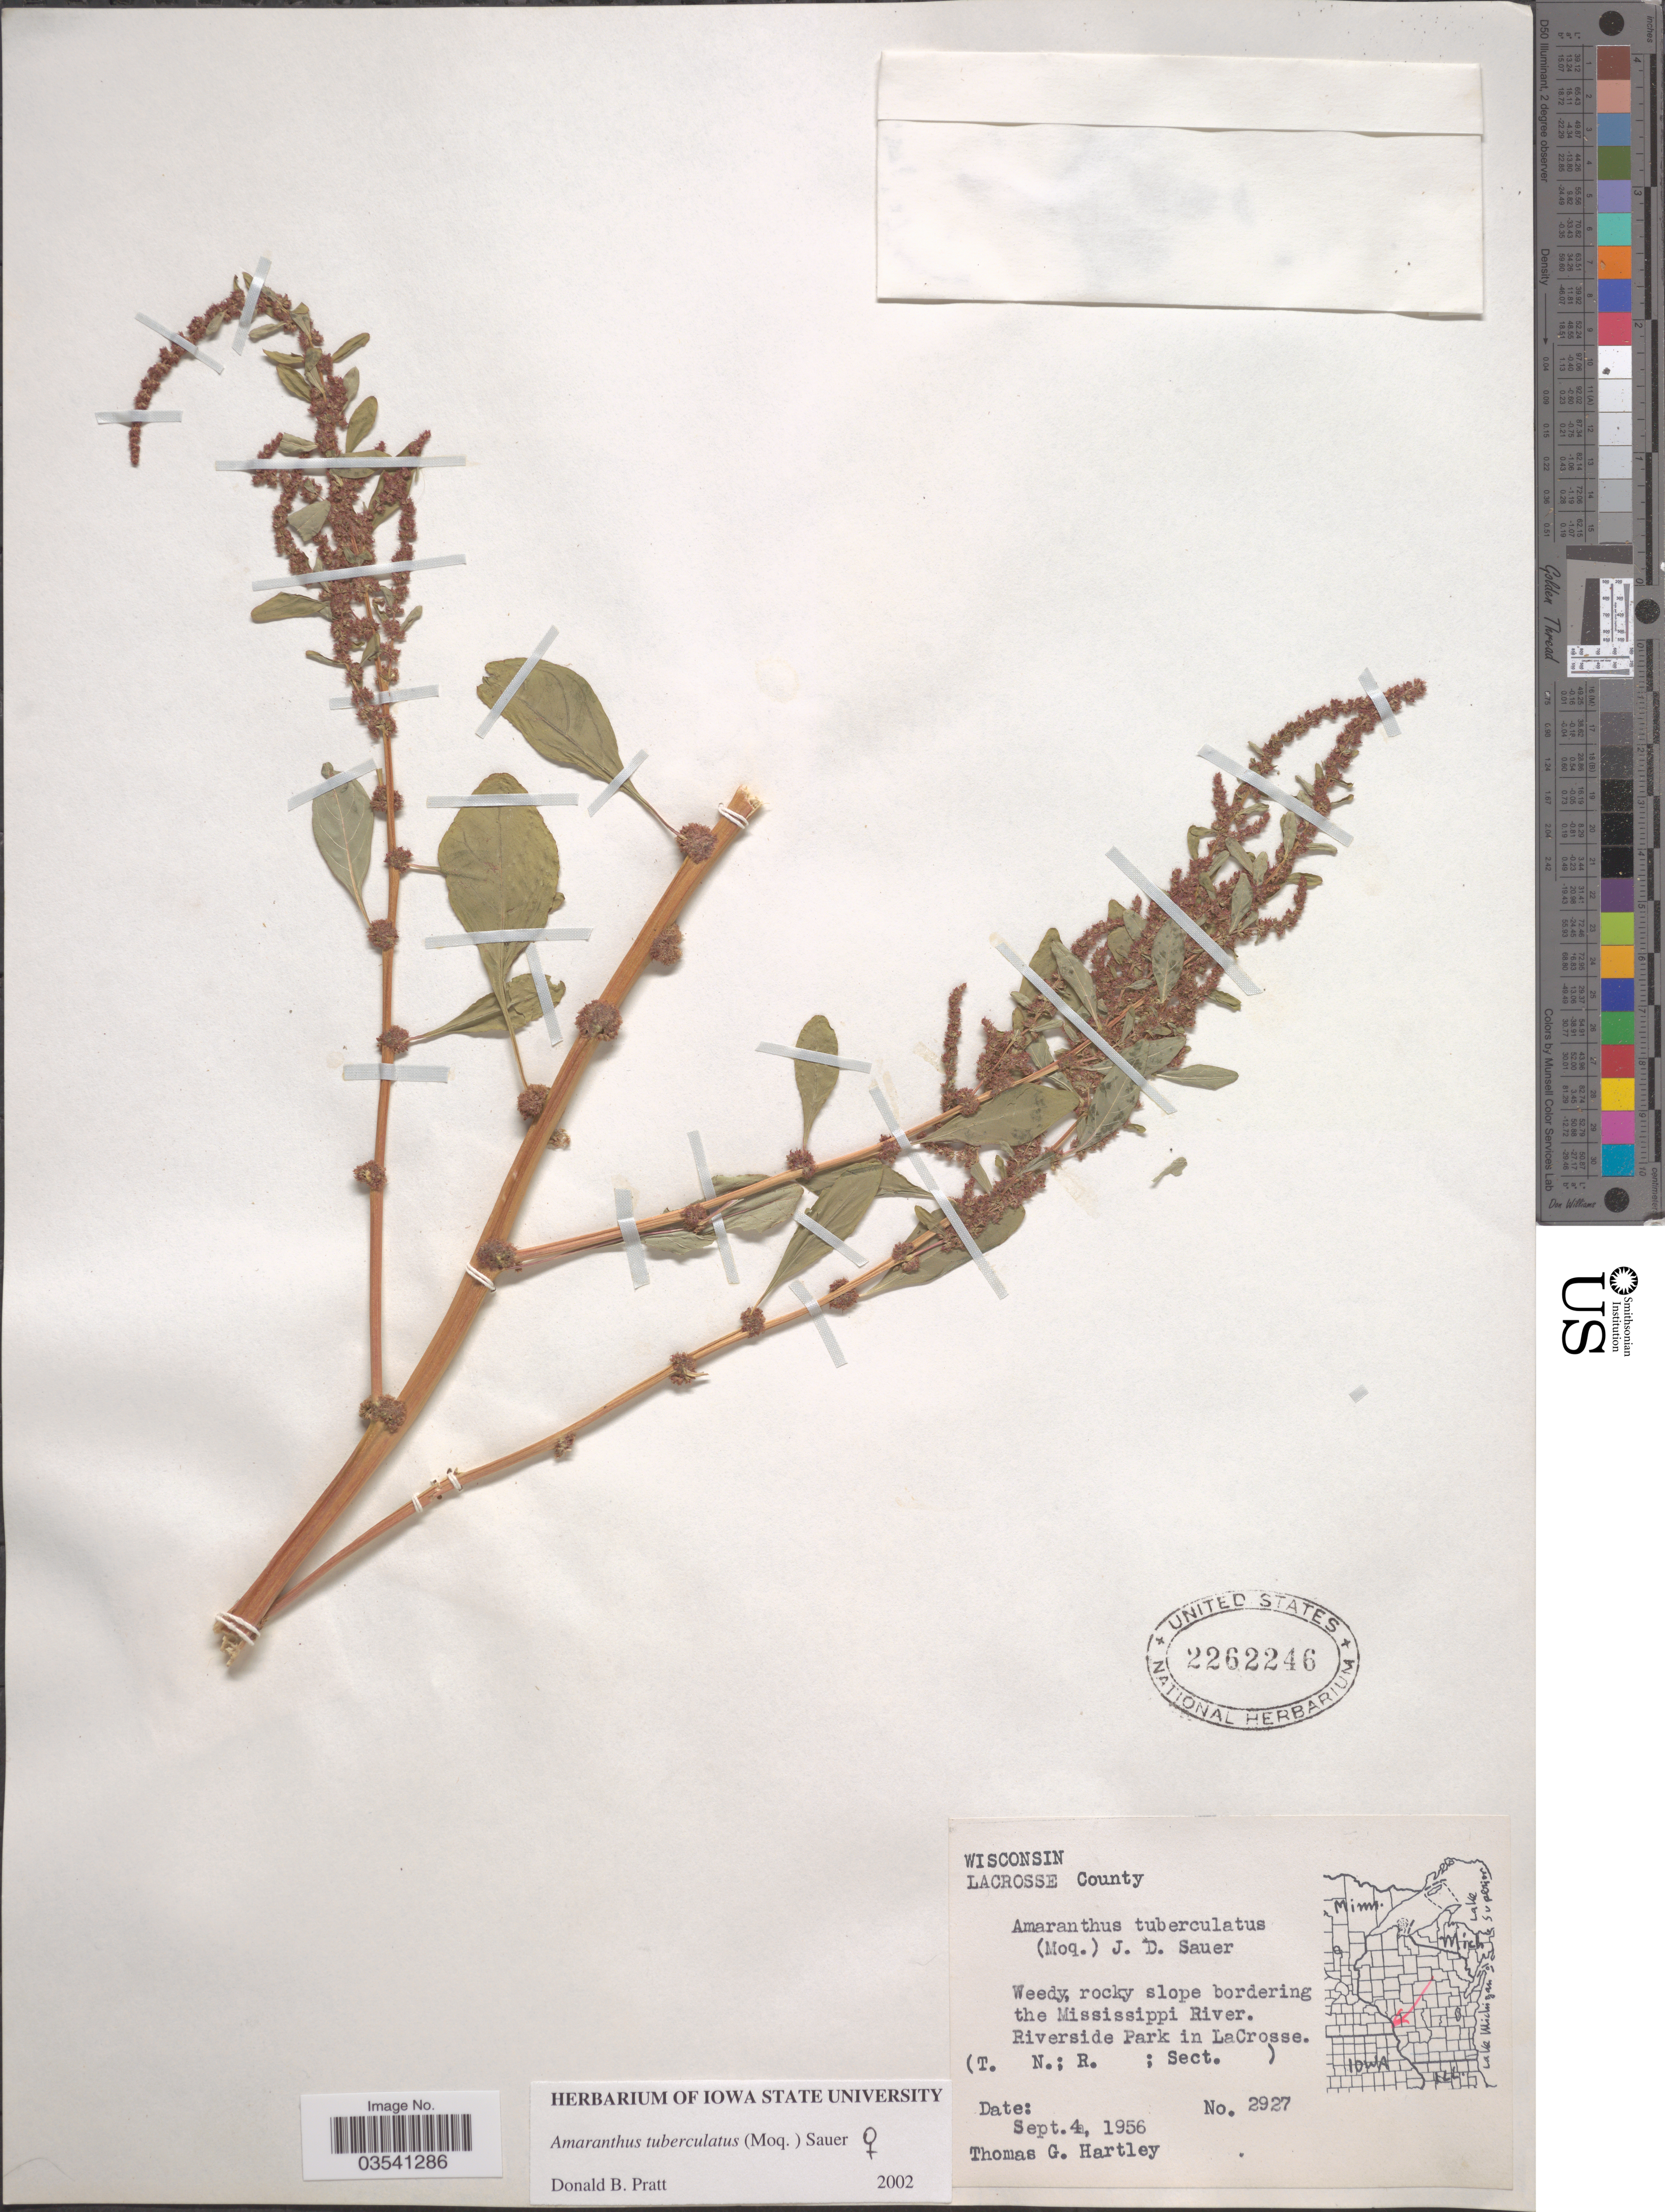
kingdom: Plantae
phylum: Tracheophyta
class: Magnoliopsida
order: Caryophyllales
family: Amaranthaceae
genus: Amaranthus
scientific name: Amaranthus tuberculatus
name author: (Moq.) J.D. Sauer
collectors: T. G. Hartley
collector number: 2927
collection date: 1956-09-04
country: United States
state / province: Wisconsin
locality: Lacrosse County. Weedy, rocky slope bordering the Mississippi River. Riverside Park in LaCrosse.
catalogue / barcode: US 2262246